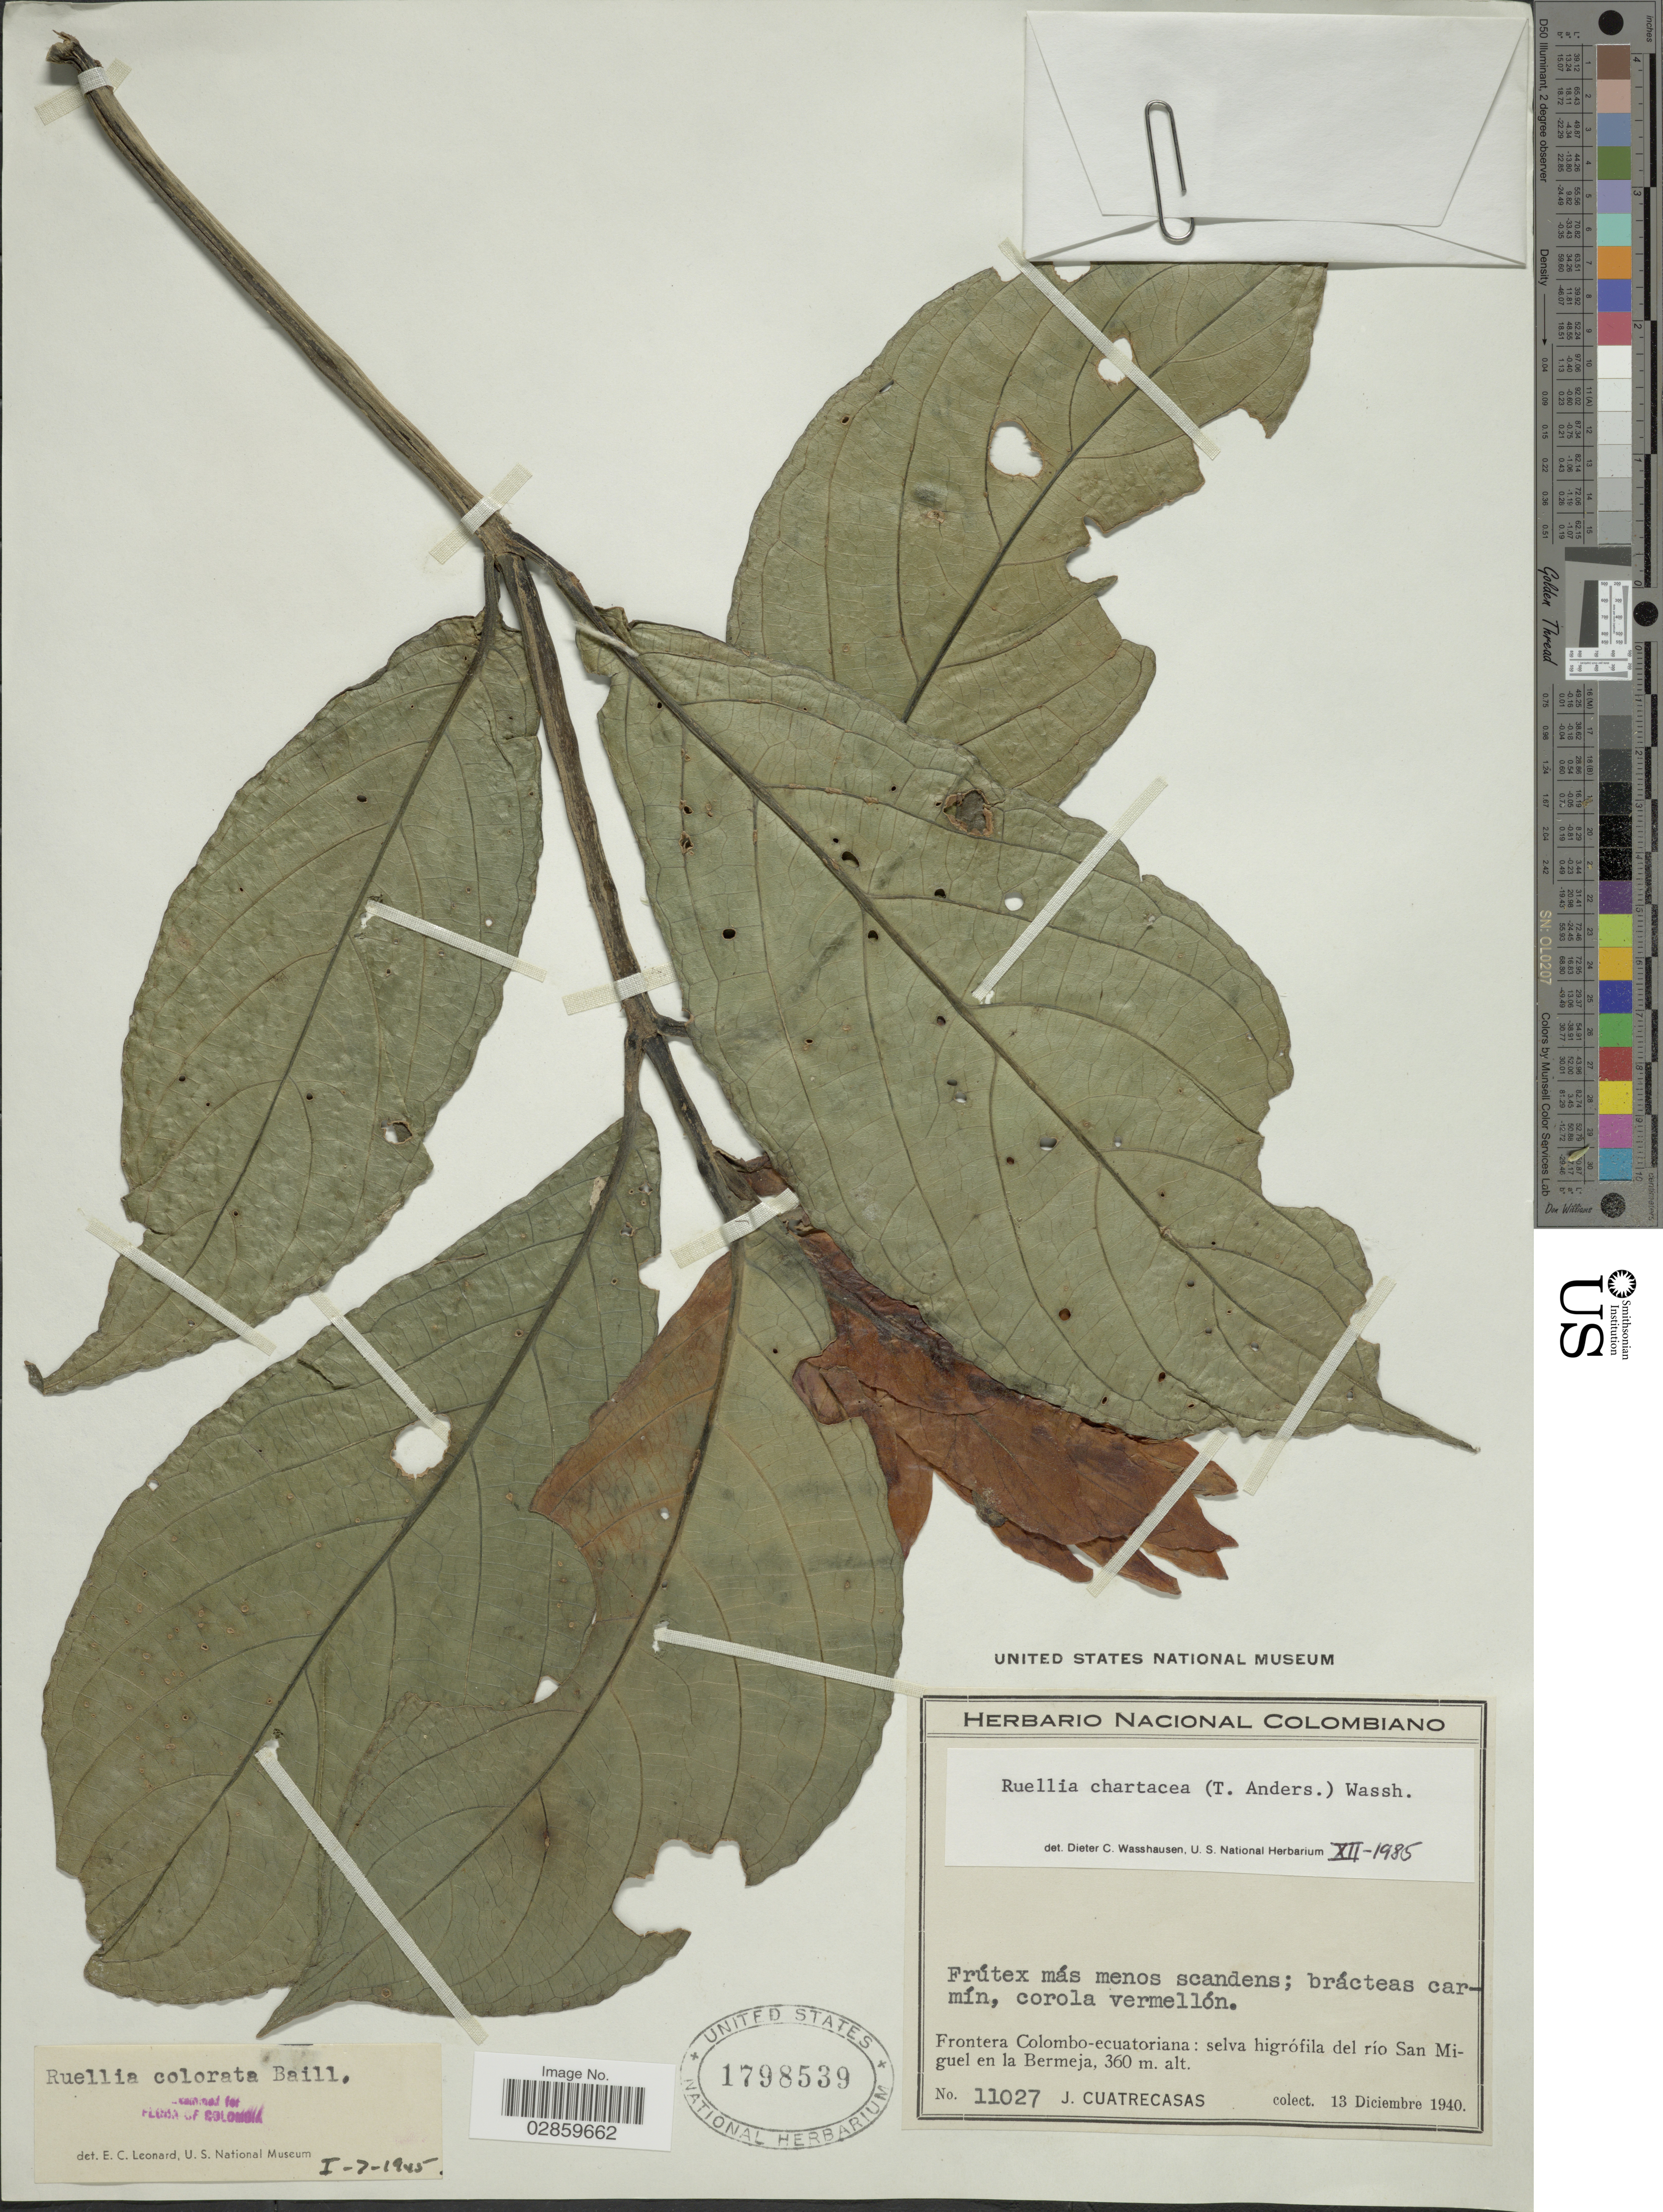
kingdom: Plantae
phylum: Tracheophyta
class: Magnoliopsida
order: Lamiales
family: Acanthaceae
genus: Ruellia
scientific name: Ruellia chartacea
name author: (T. Anderson) Wassh.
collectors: J. Cuatrecasas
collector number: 11027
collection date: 1940-12-13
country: Ecuador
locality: Frontera Colombo-ecuatoriana: selva higrófila del río San Miguel en la Bermeja.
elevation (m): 360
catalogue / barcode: US 1798539